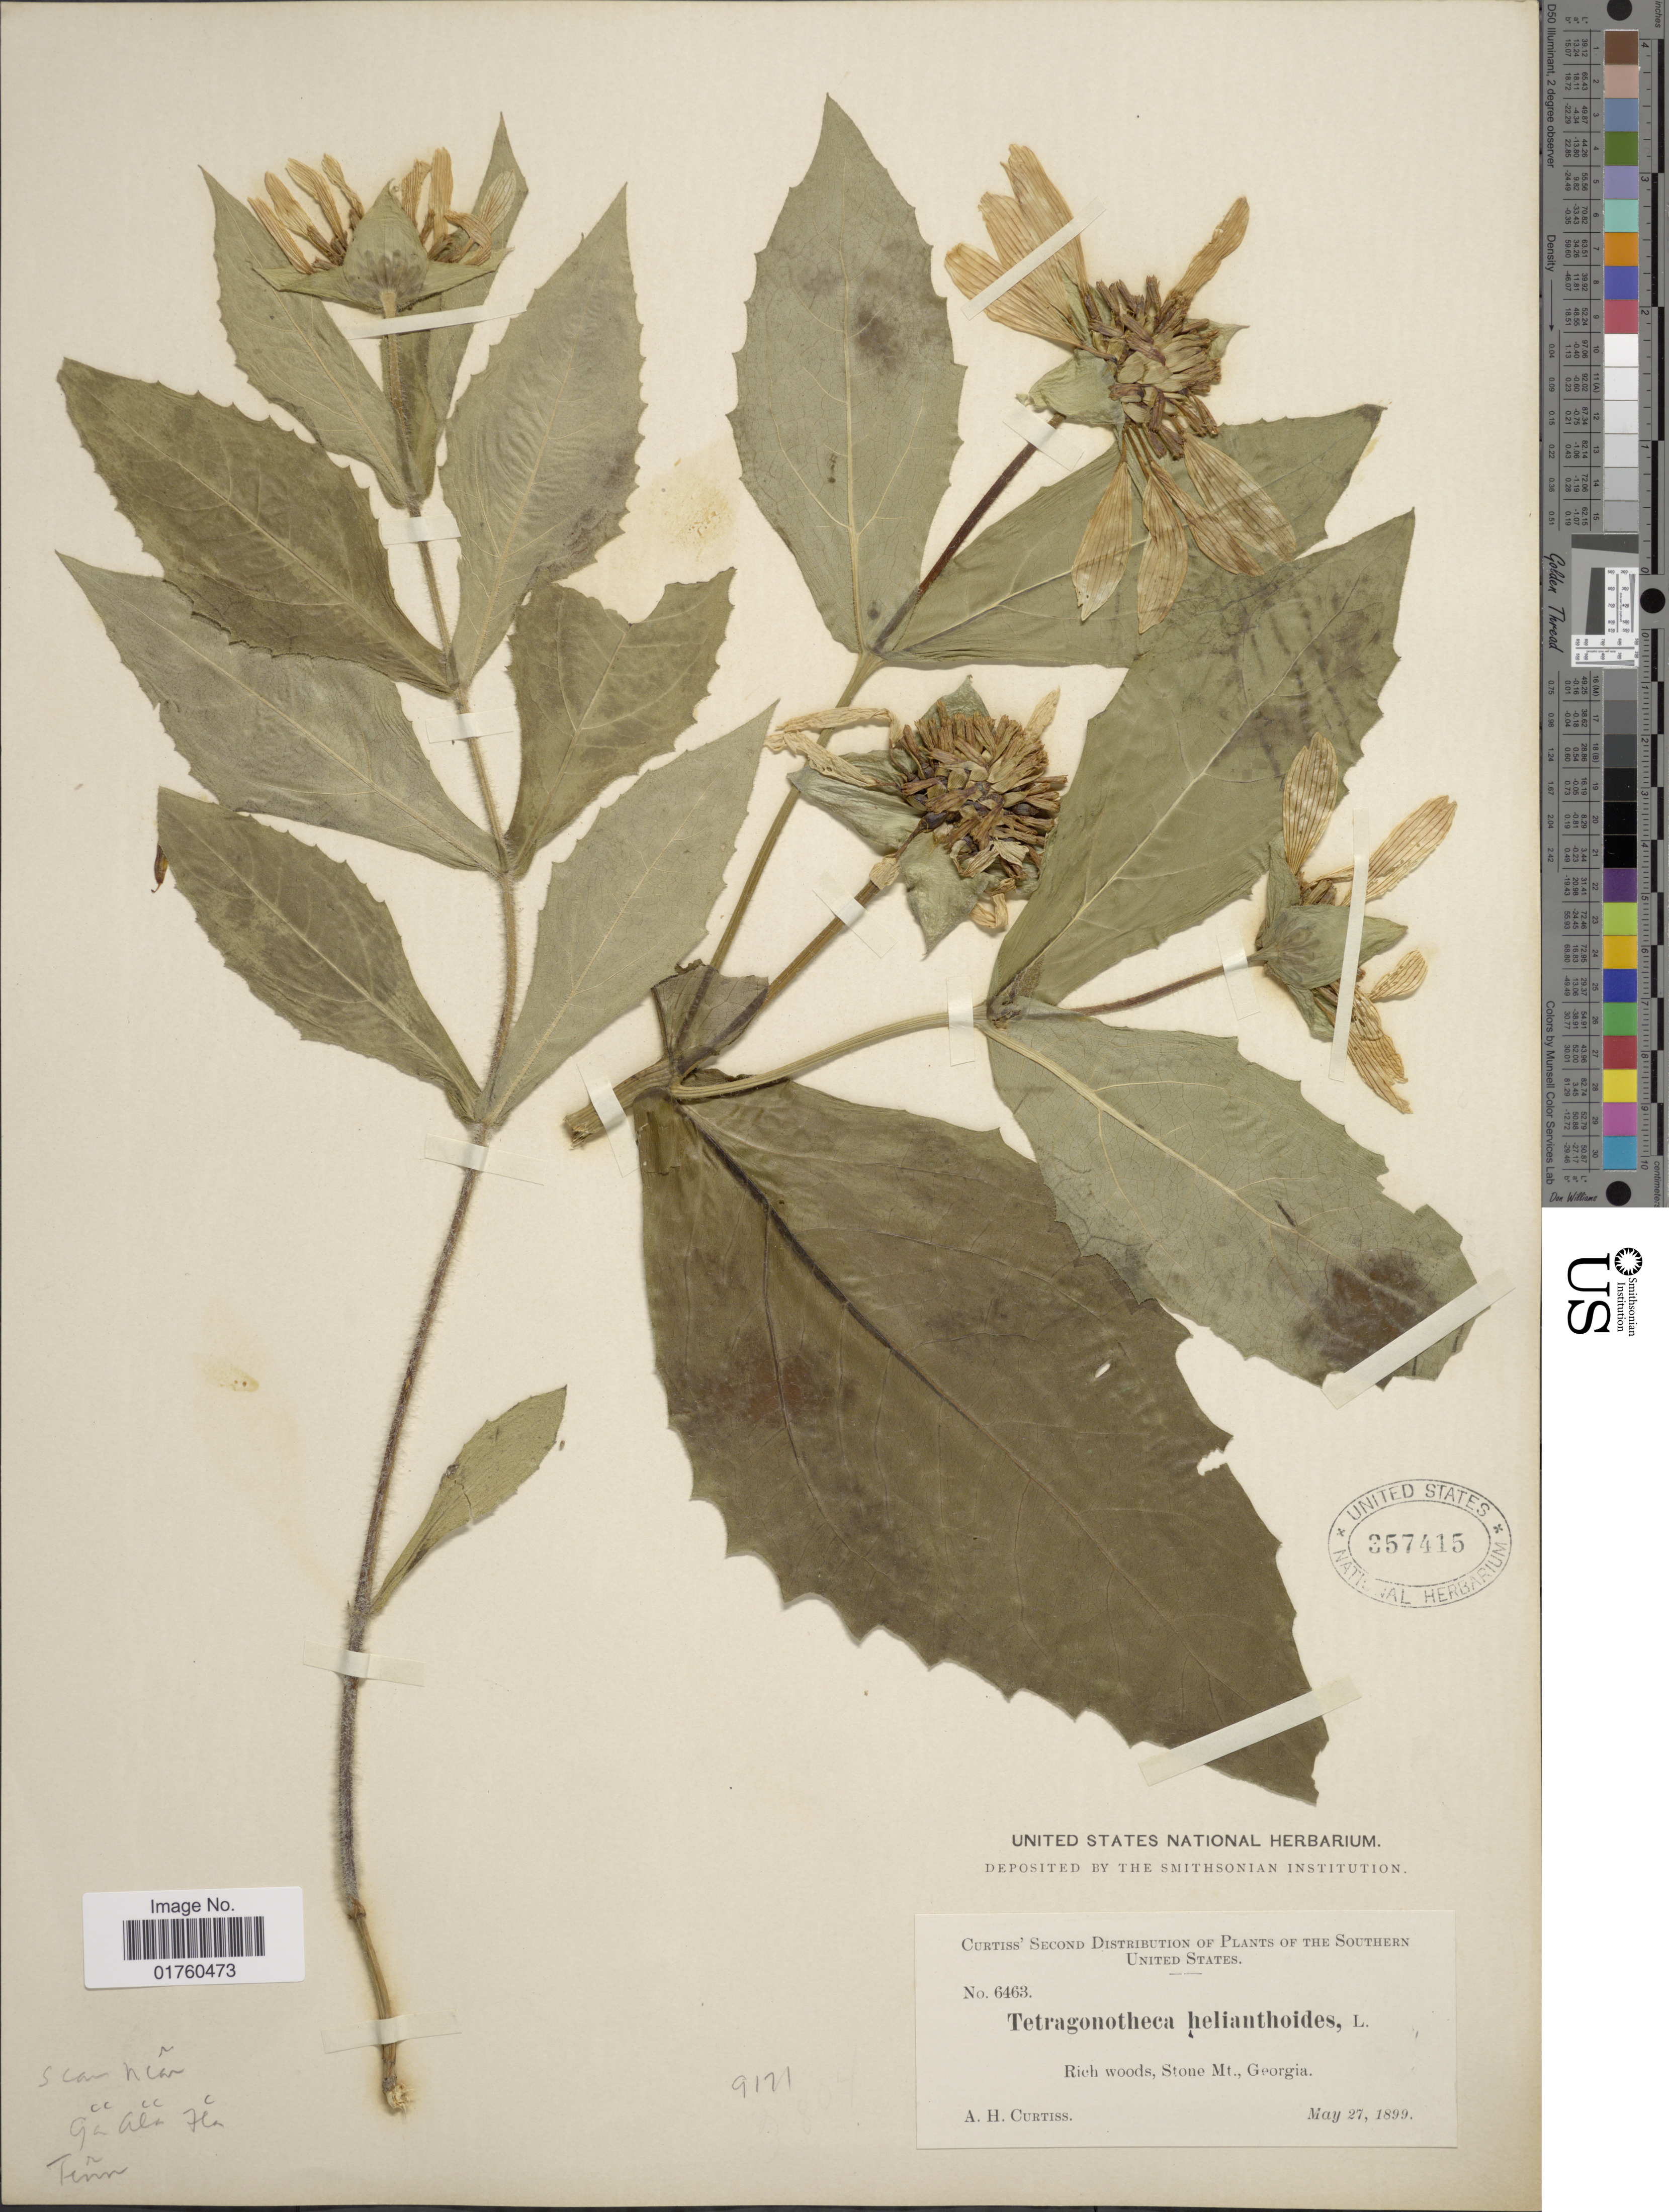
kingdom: Plantae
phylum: Tracheophyta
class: Magnoliopsida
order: Asterales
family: Asteraceae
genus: Tetragonotheca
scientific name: Tetragonotheca helianthoides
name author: L.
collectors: A. H. Curtiss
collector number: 6463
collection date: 1899-05-27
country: United States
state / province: Georgia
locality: Rich woods, Stone Mt. Georgia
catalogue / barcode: US 357415